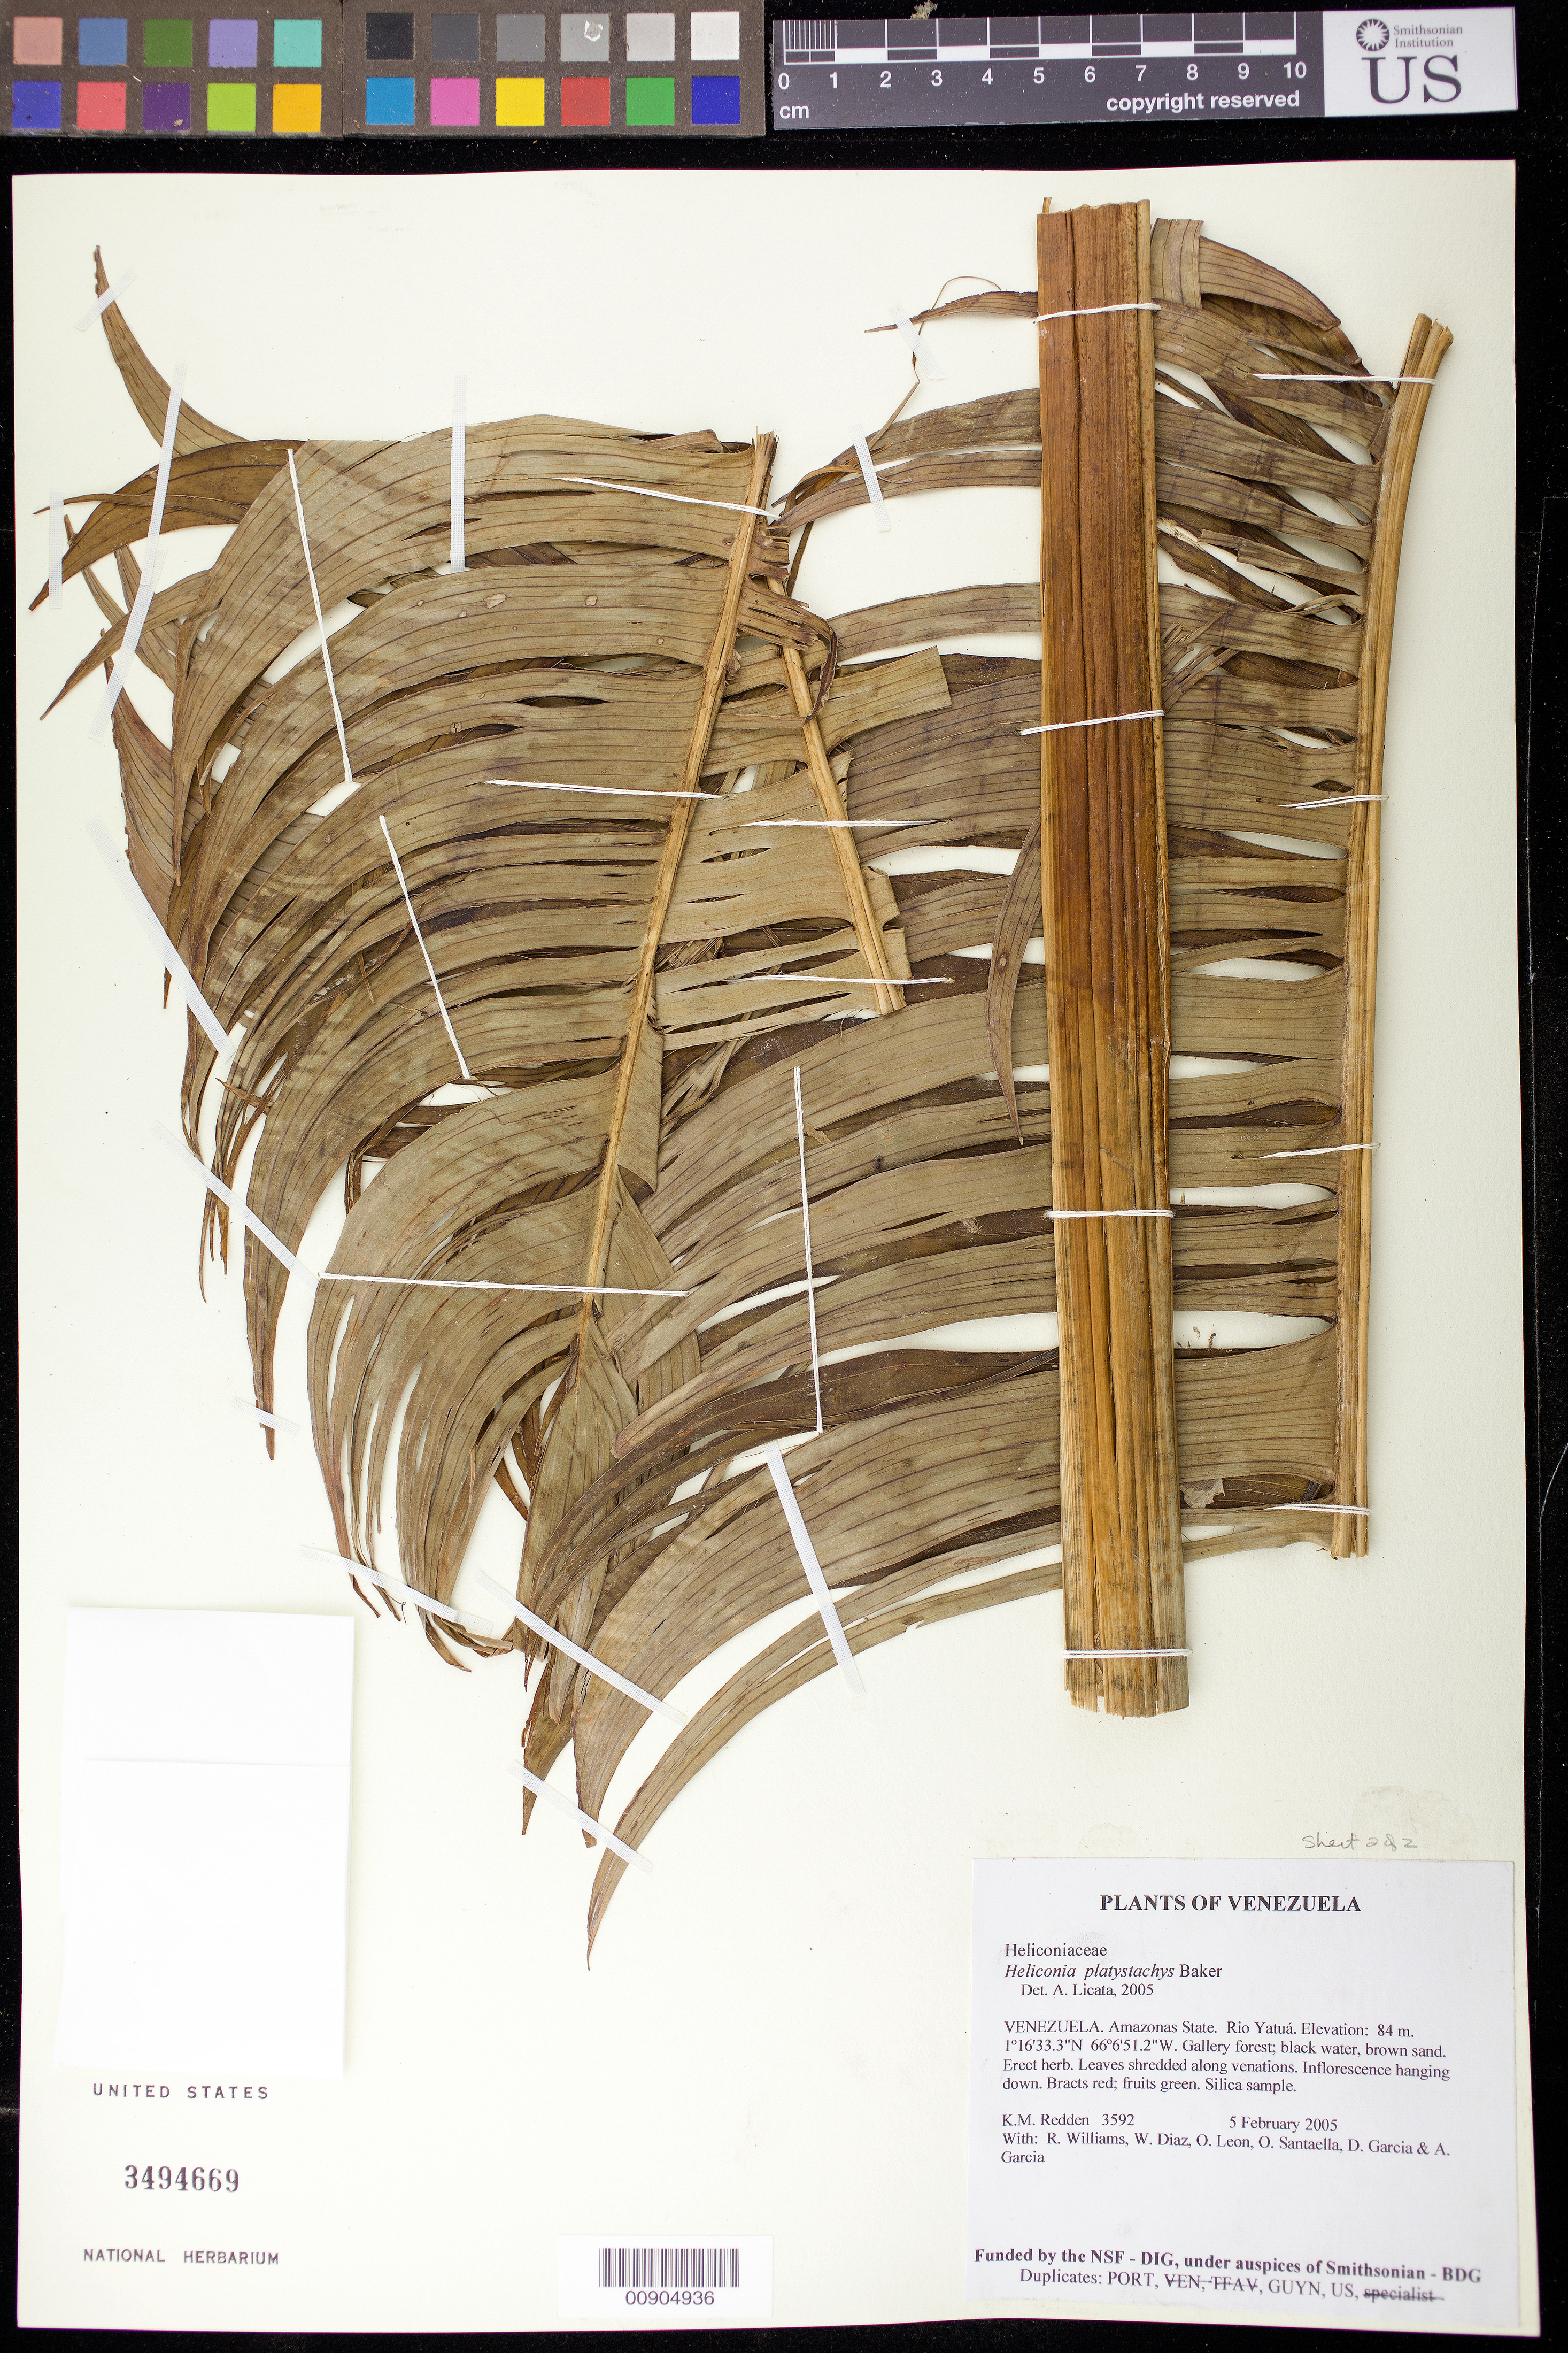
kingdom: Plantae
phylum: Tracheophyta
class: Liliopsida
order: Zingiberales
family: Heliconiaceae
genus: Heliconia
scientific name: Heliconia platystachys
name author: Baker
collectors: K. M. Redden, R. Williams, W. Díaz P., O. León, O. Santaella, D. Garcia & A. Garcia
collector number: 3592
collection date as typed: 5 February 2005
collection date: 2005-02-05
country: Venezuela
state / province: Amazonas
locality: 18 - Rio Yatuá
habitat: Gallery forest; black water, brown sand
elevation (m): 84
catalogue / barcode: US 3494669